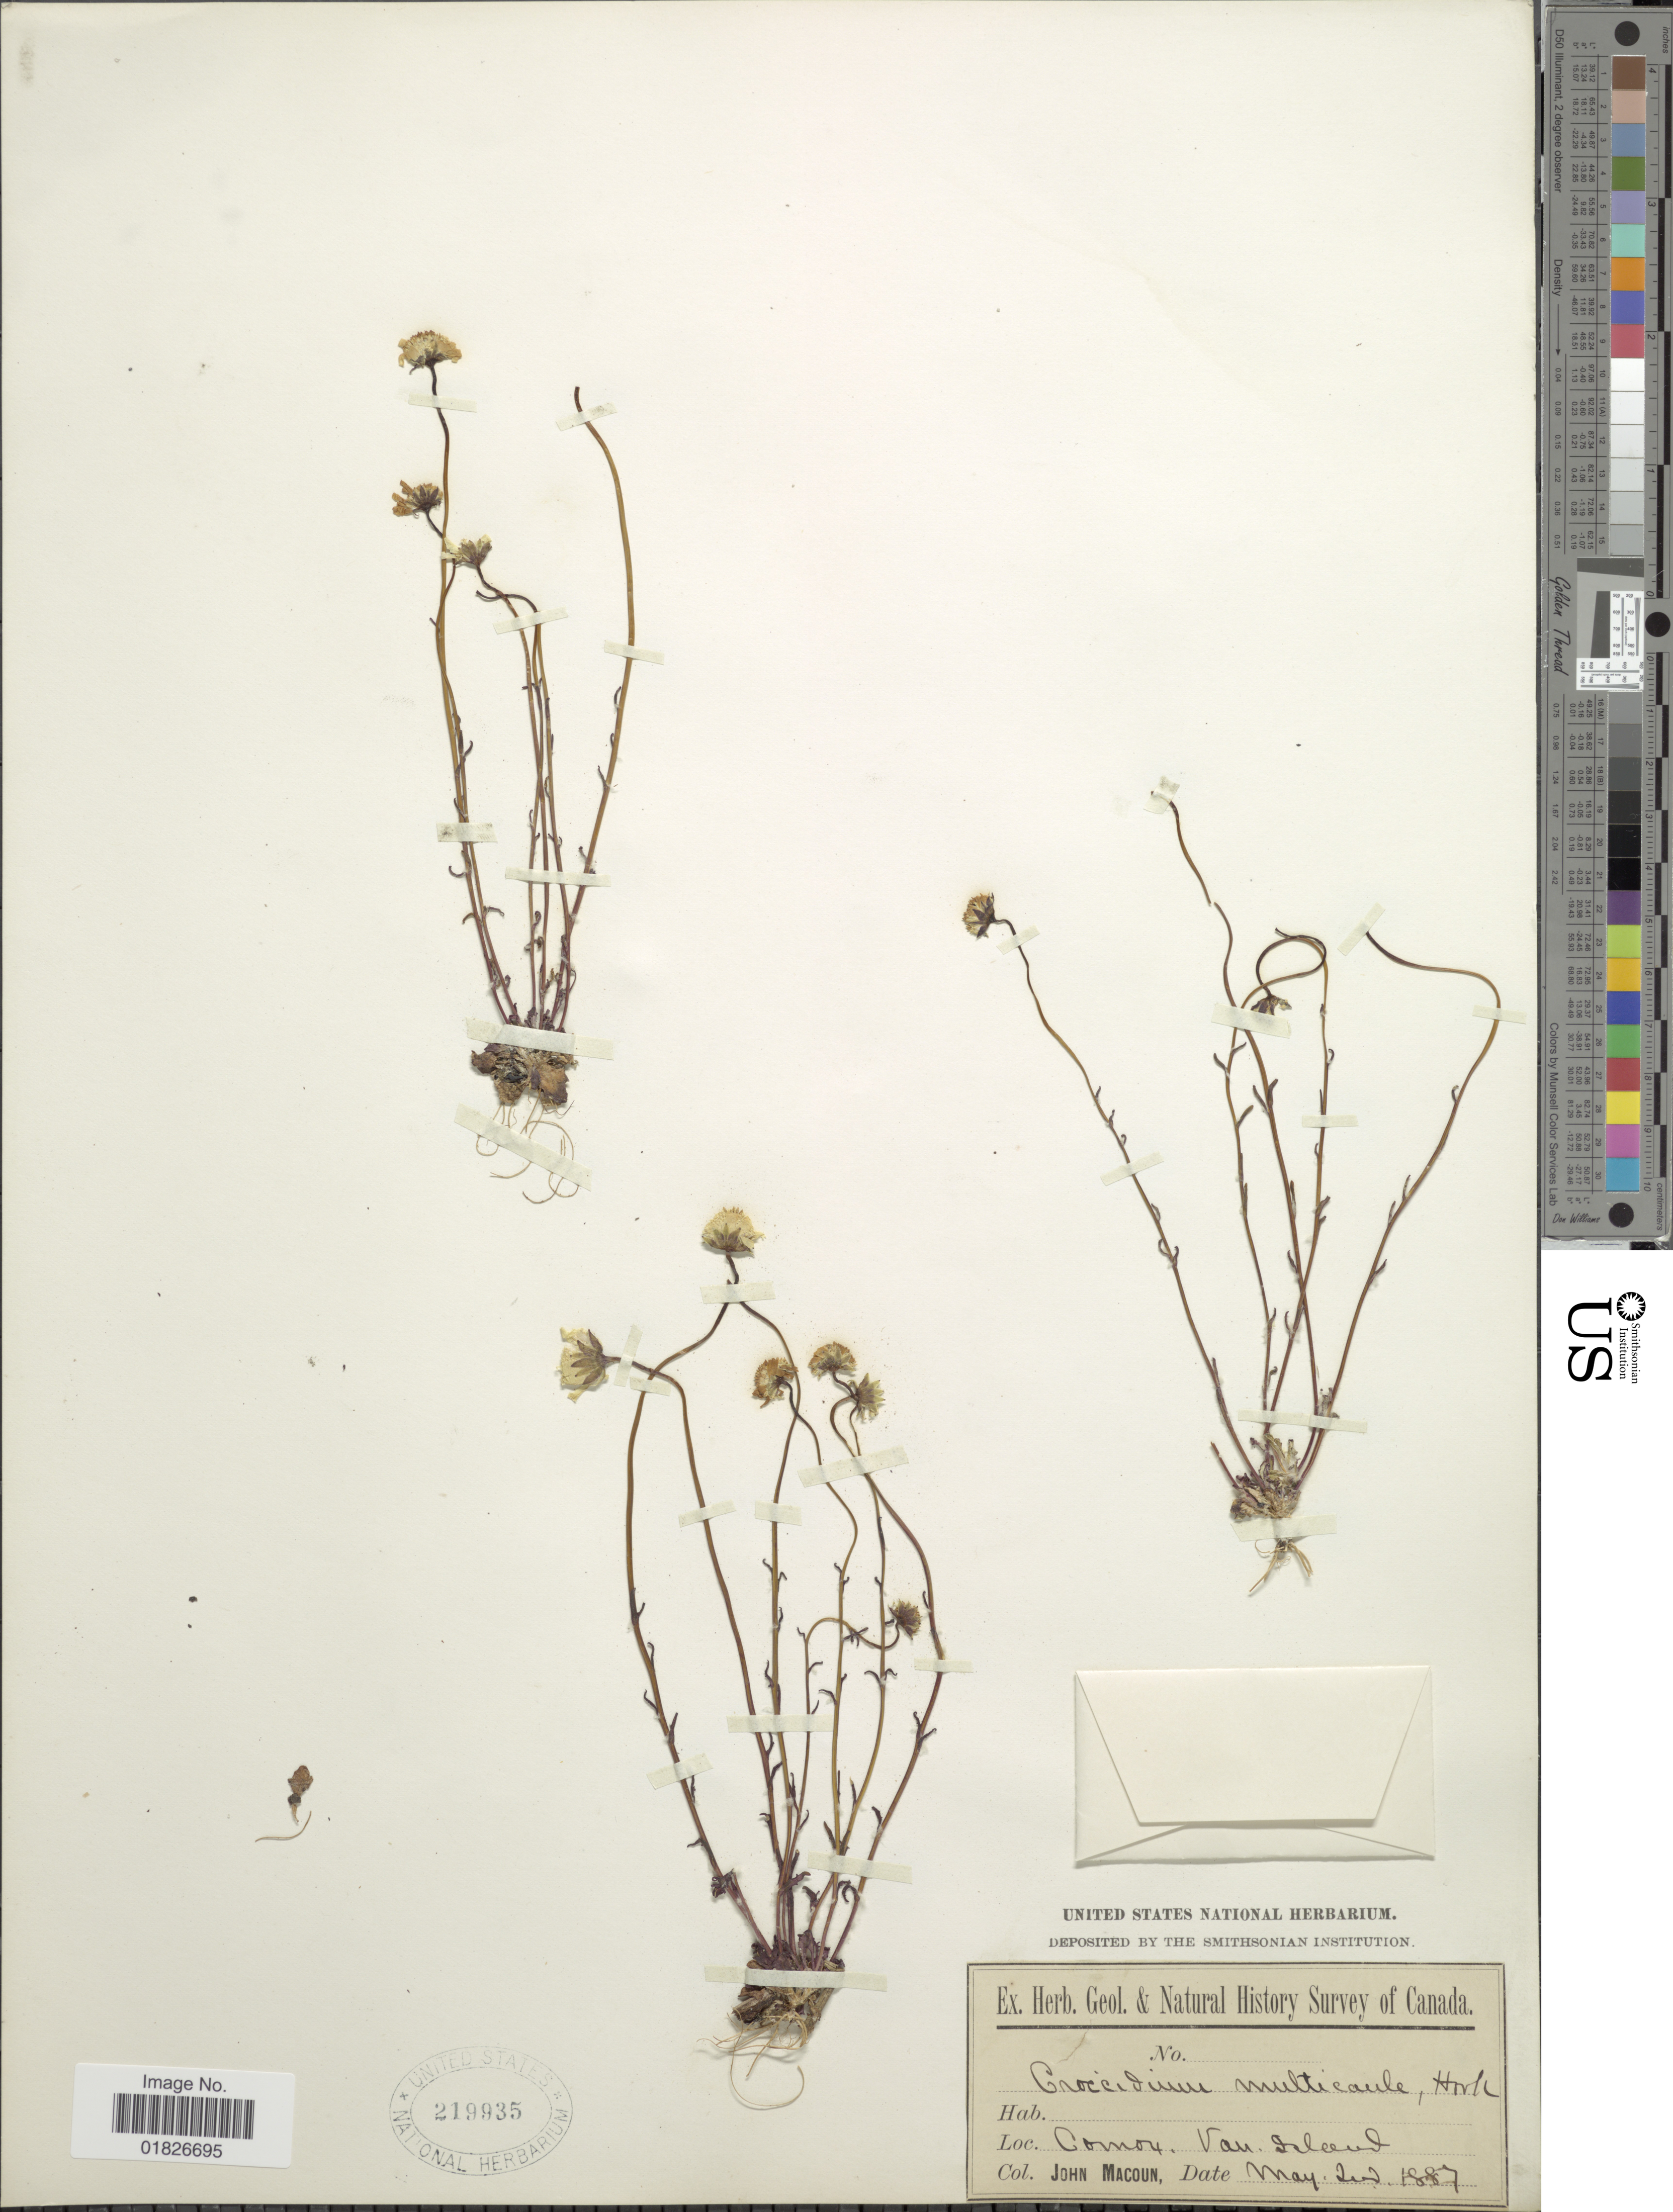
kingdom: Plantae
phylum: Tracheophyta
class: Magnoliopsida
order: Asterales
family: Asteraceae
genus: Crocidium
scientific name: Crocidium pugetense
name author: H. St. John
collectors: J. Macoun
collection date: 1887-05-20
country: Canada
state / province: British Columbia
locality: Van. Island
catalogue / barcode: US 219935